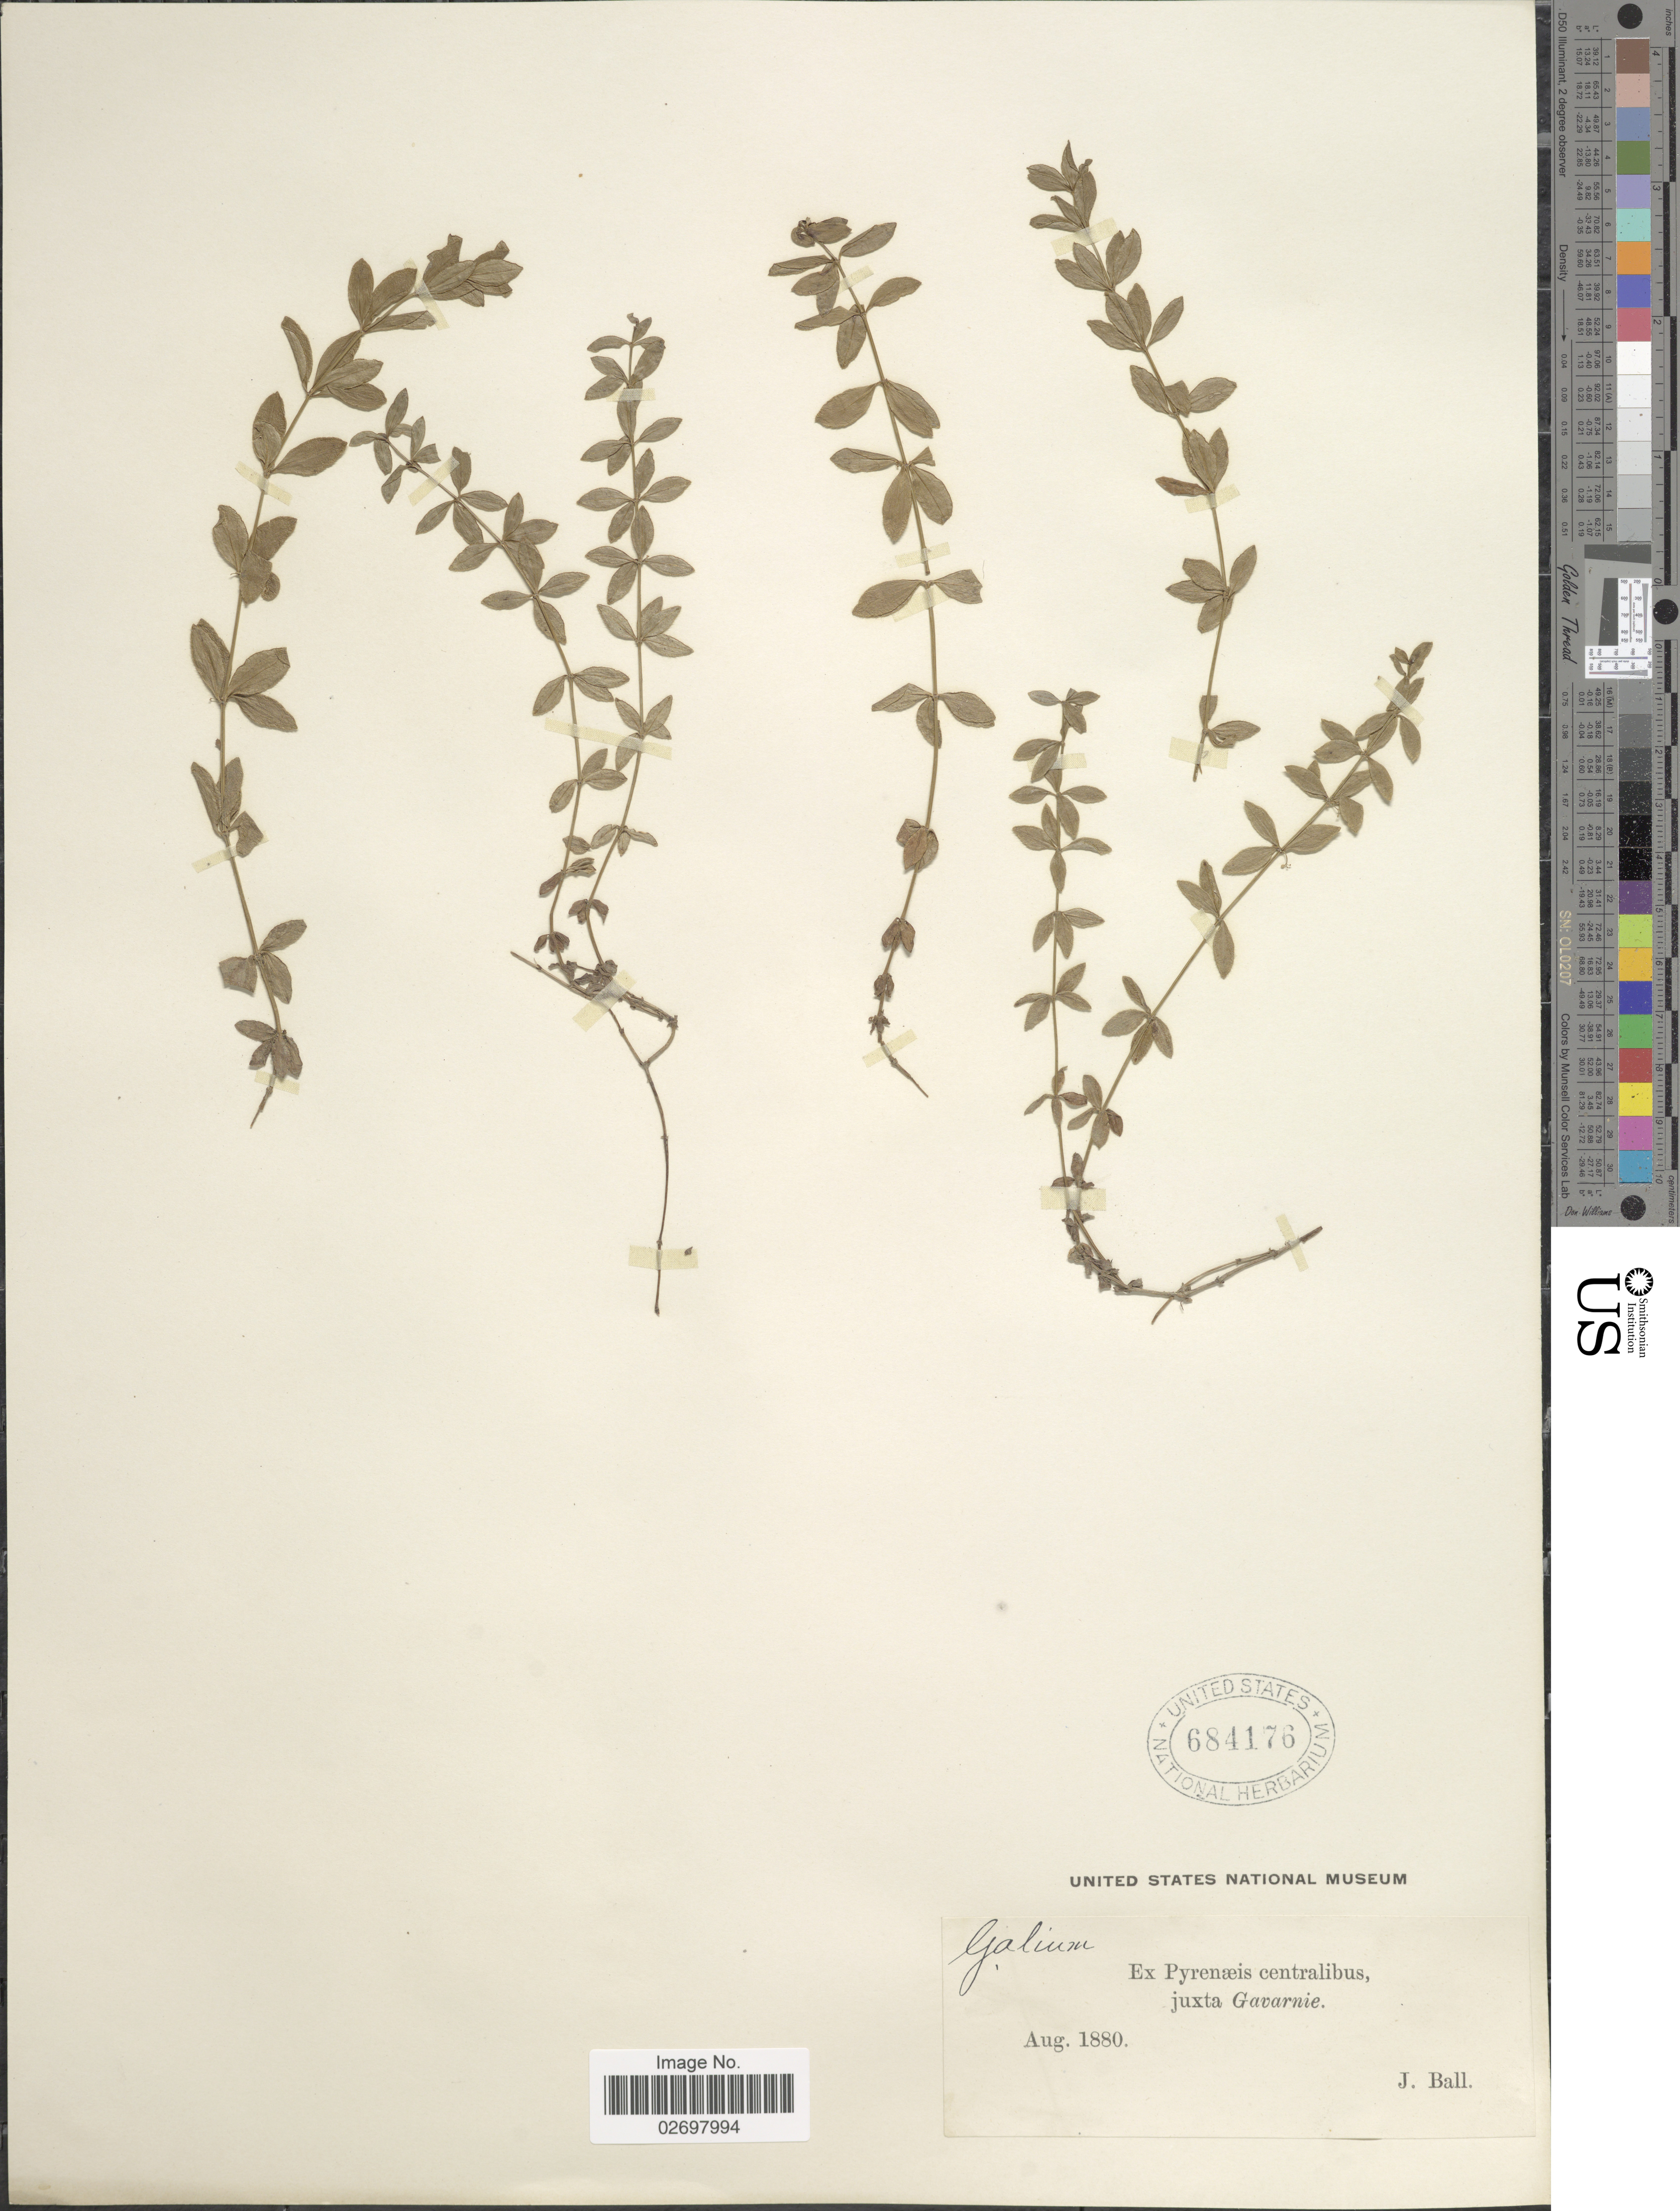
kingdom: Plantae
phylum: Tracheophyta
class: Magnoliopsida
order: Gentianales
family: Rubiaceae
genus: Galium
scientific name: Galium sp.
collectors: J. Ball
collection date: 1880-08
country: France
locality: Ex Pyrenaeis centralibus, juxta Gavarnie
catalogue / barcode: US 684176